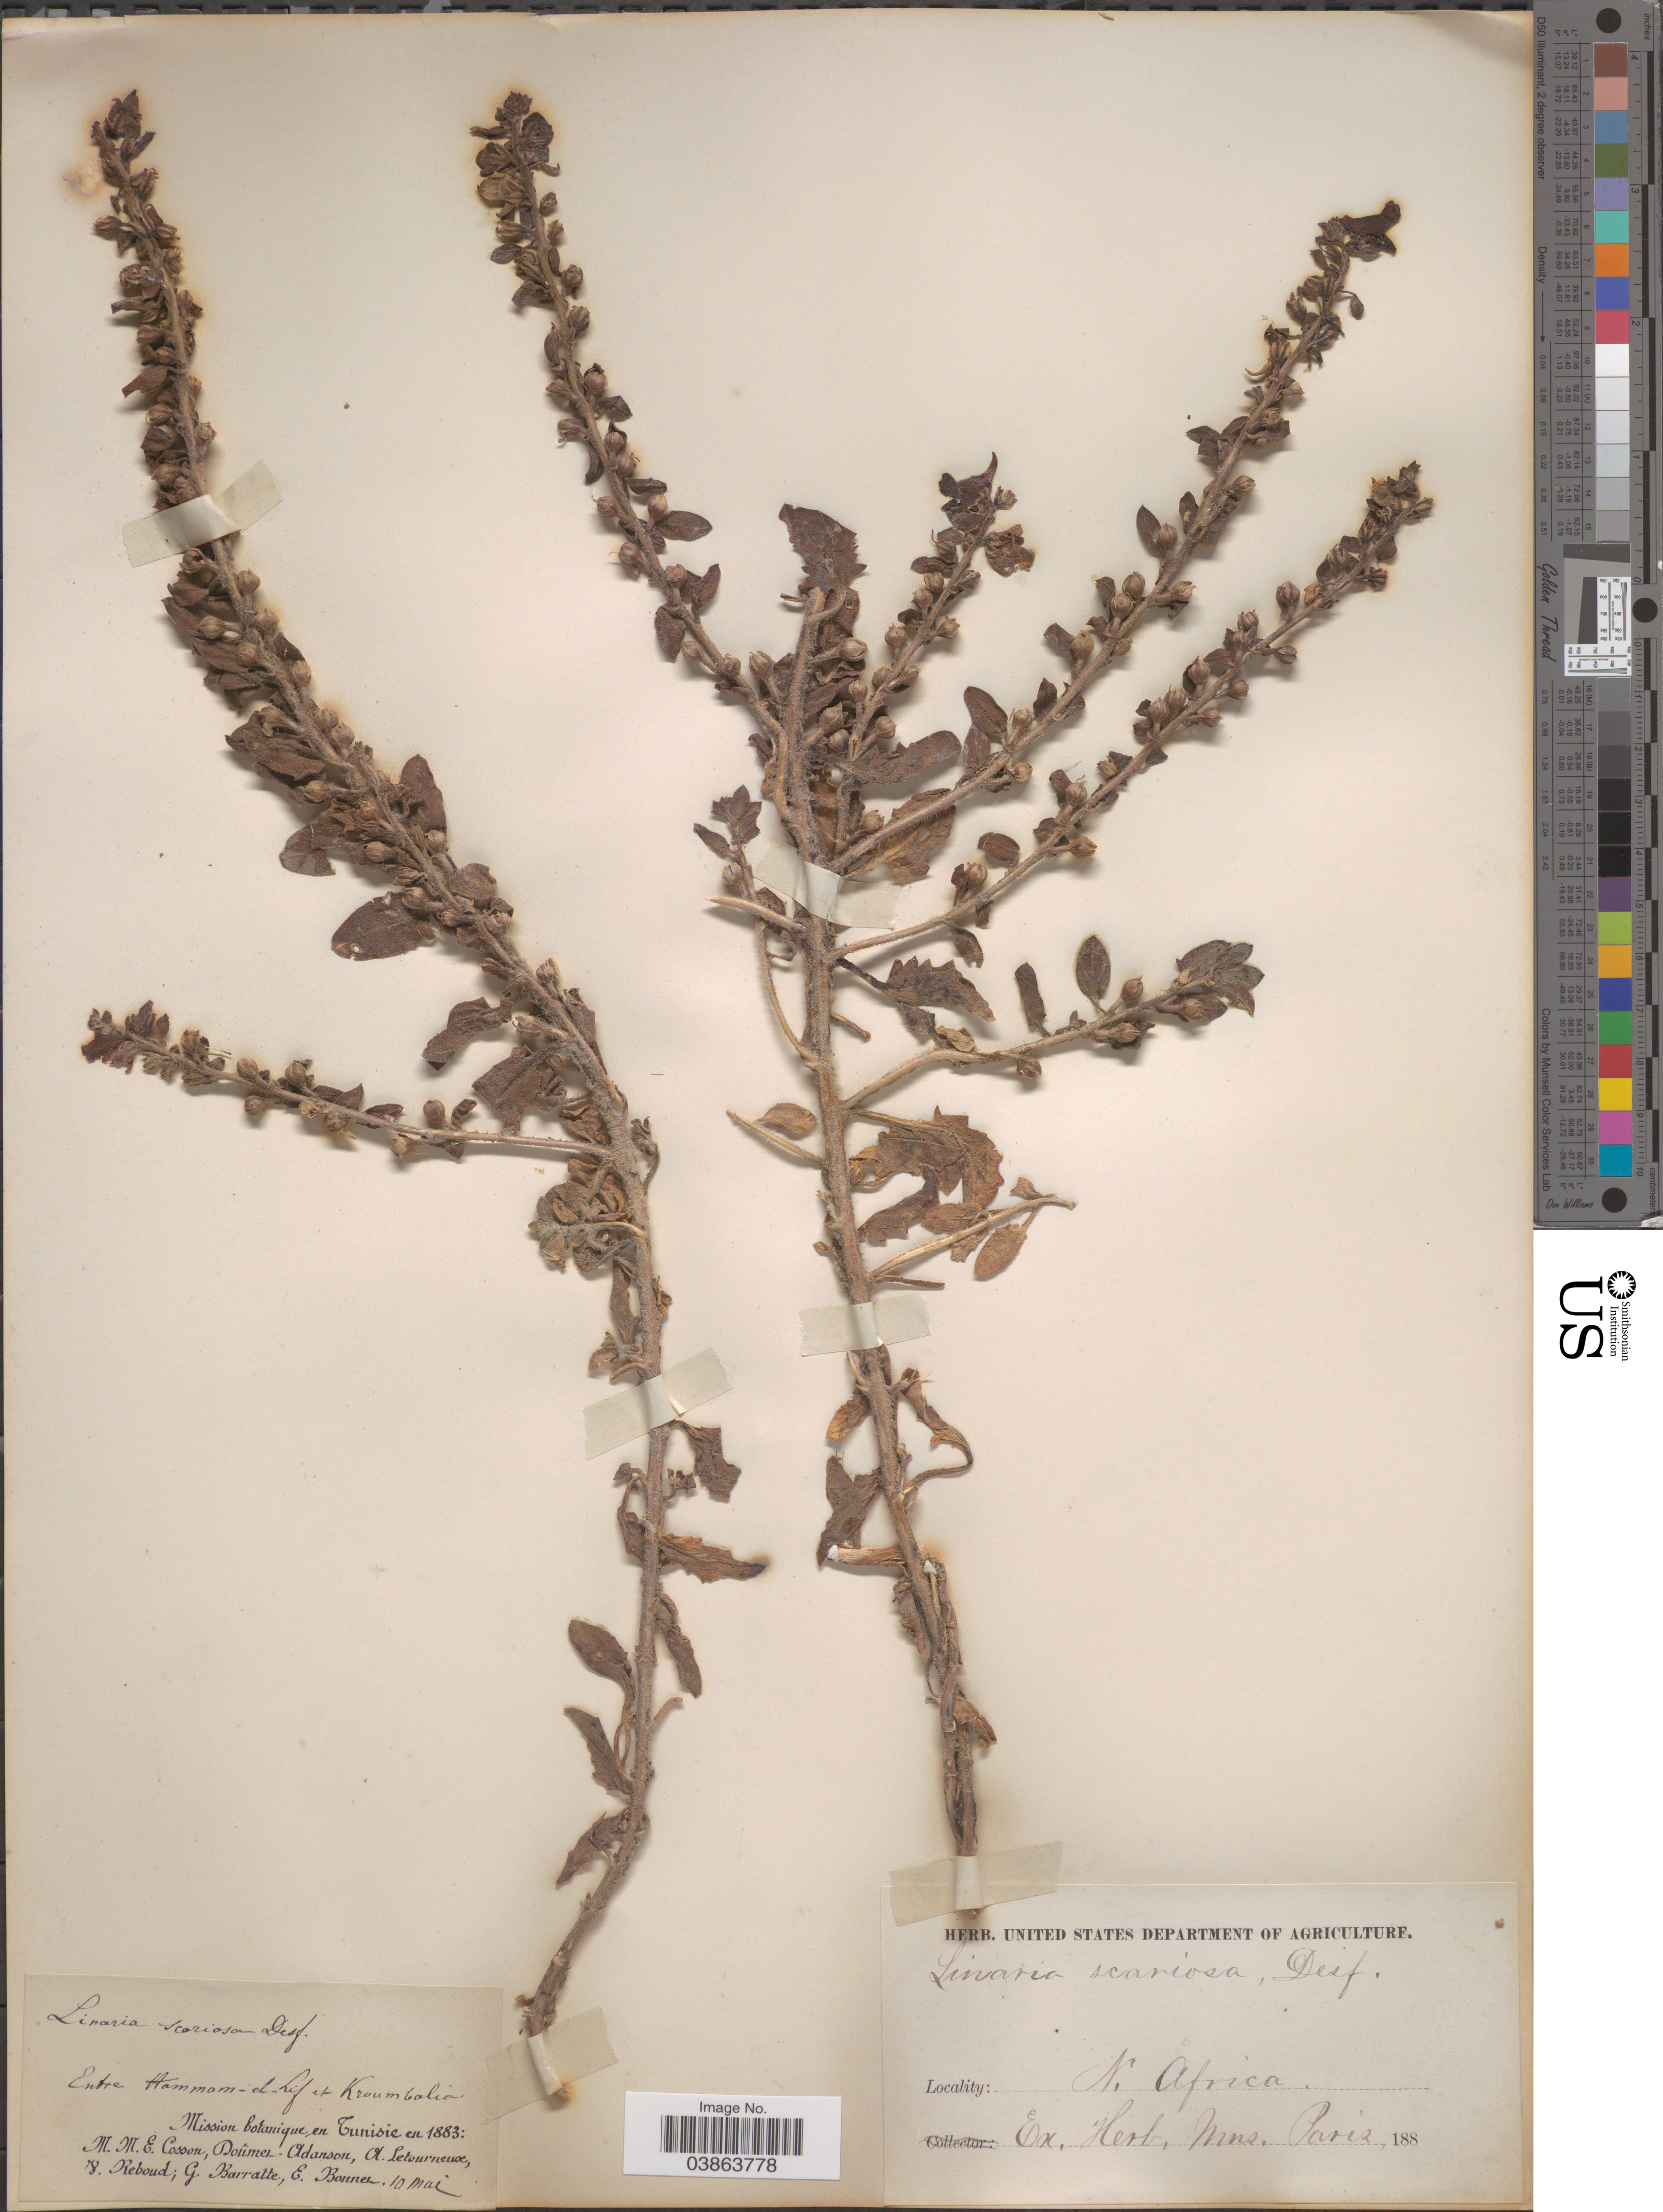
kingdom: Plantae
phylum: Tracheophyta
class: Magnoliopsida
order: Lamiales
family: Plantaginaceae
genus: Linaria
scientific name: Linaria scariosa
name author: Desf.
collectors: M. Cosson, -. Doumel-Adanson, A. Letourneux, V. Reboud & et al.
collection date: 1883-05-10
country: Tunisia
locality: Entre Hammam-el-Lif et Kroumbalia. N. Africa.